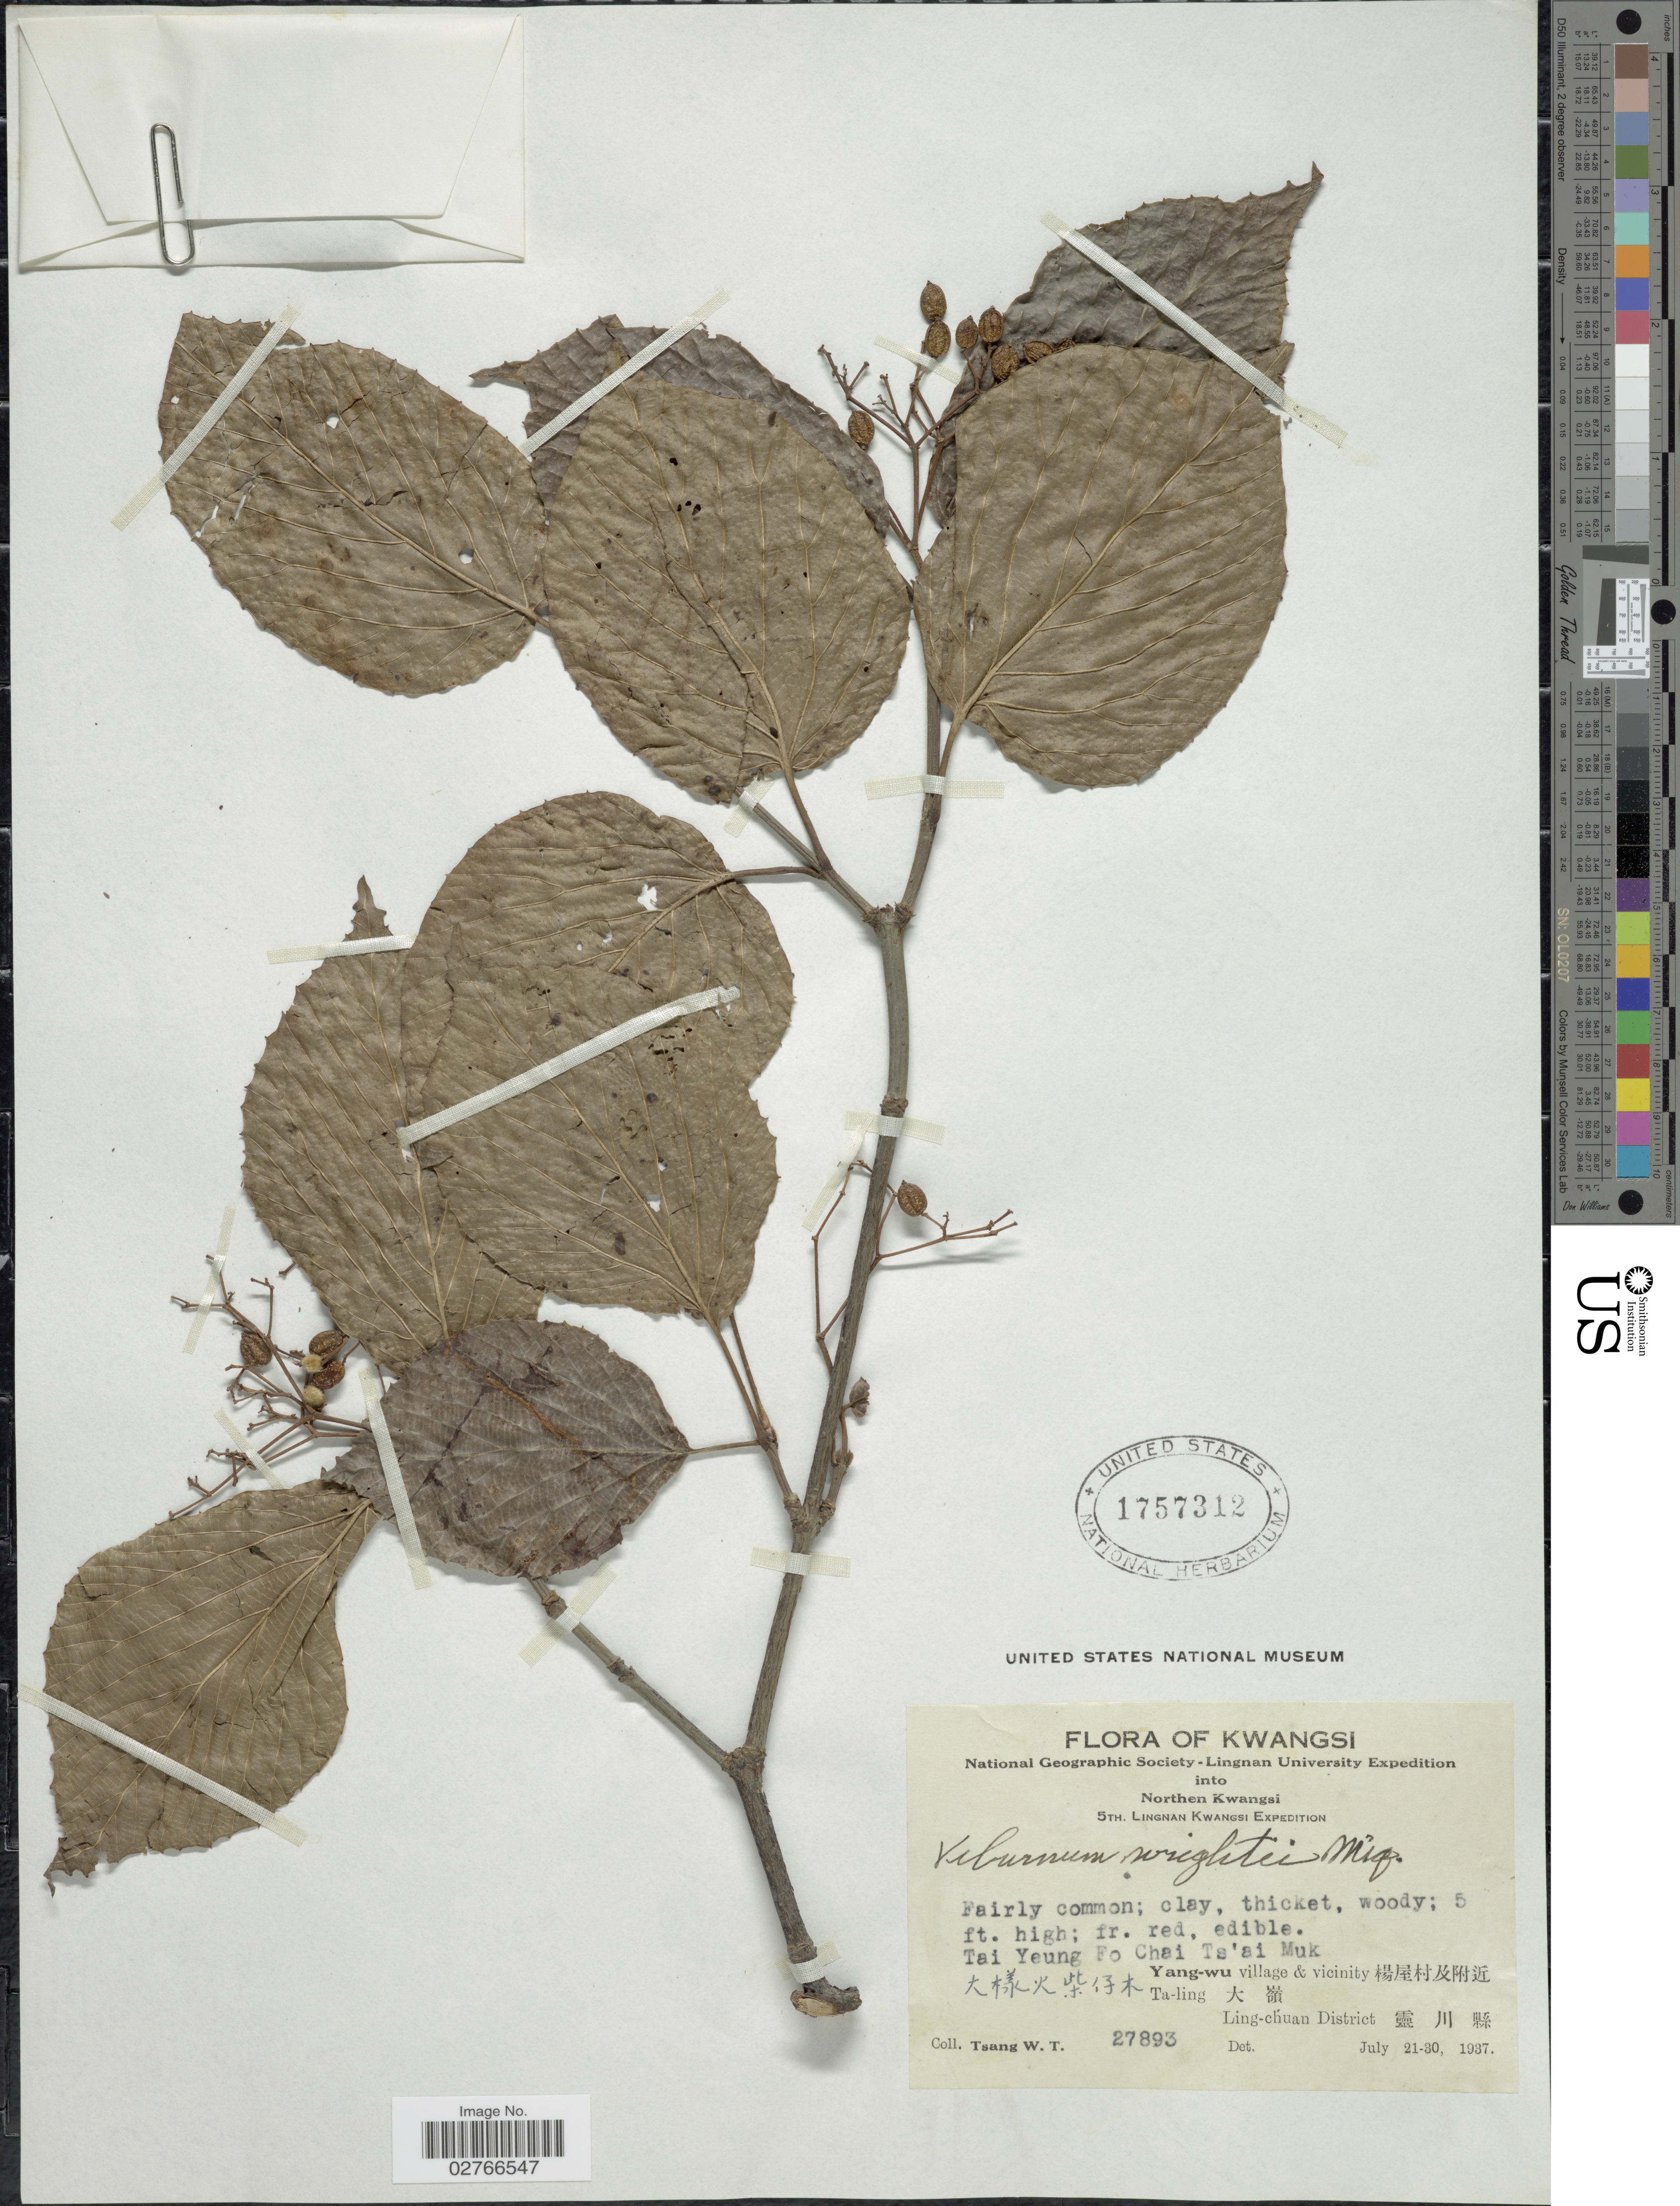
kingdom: Plantae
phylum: Tracheophyta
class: Magnoliopsida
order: Dipsacales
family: Viburnaceae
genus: Viburnum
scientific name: Viburnum wrightii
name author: Miq.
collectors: W. T. Tsang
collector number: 27893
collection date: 1937-07-21/1937-07-30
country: China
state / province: Guangxi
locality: Kwangsi, Northern Kwangsi, Tai Yeung Fo Chei Ts'ai Muk, Yang-wu village & vicinity X, Ta-ling X, Ling-chuan District X.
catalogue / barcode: US 1757312